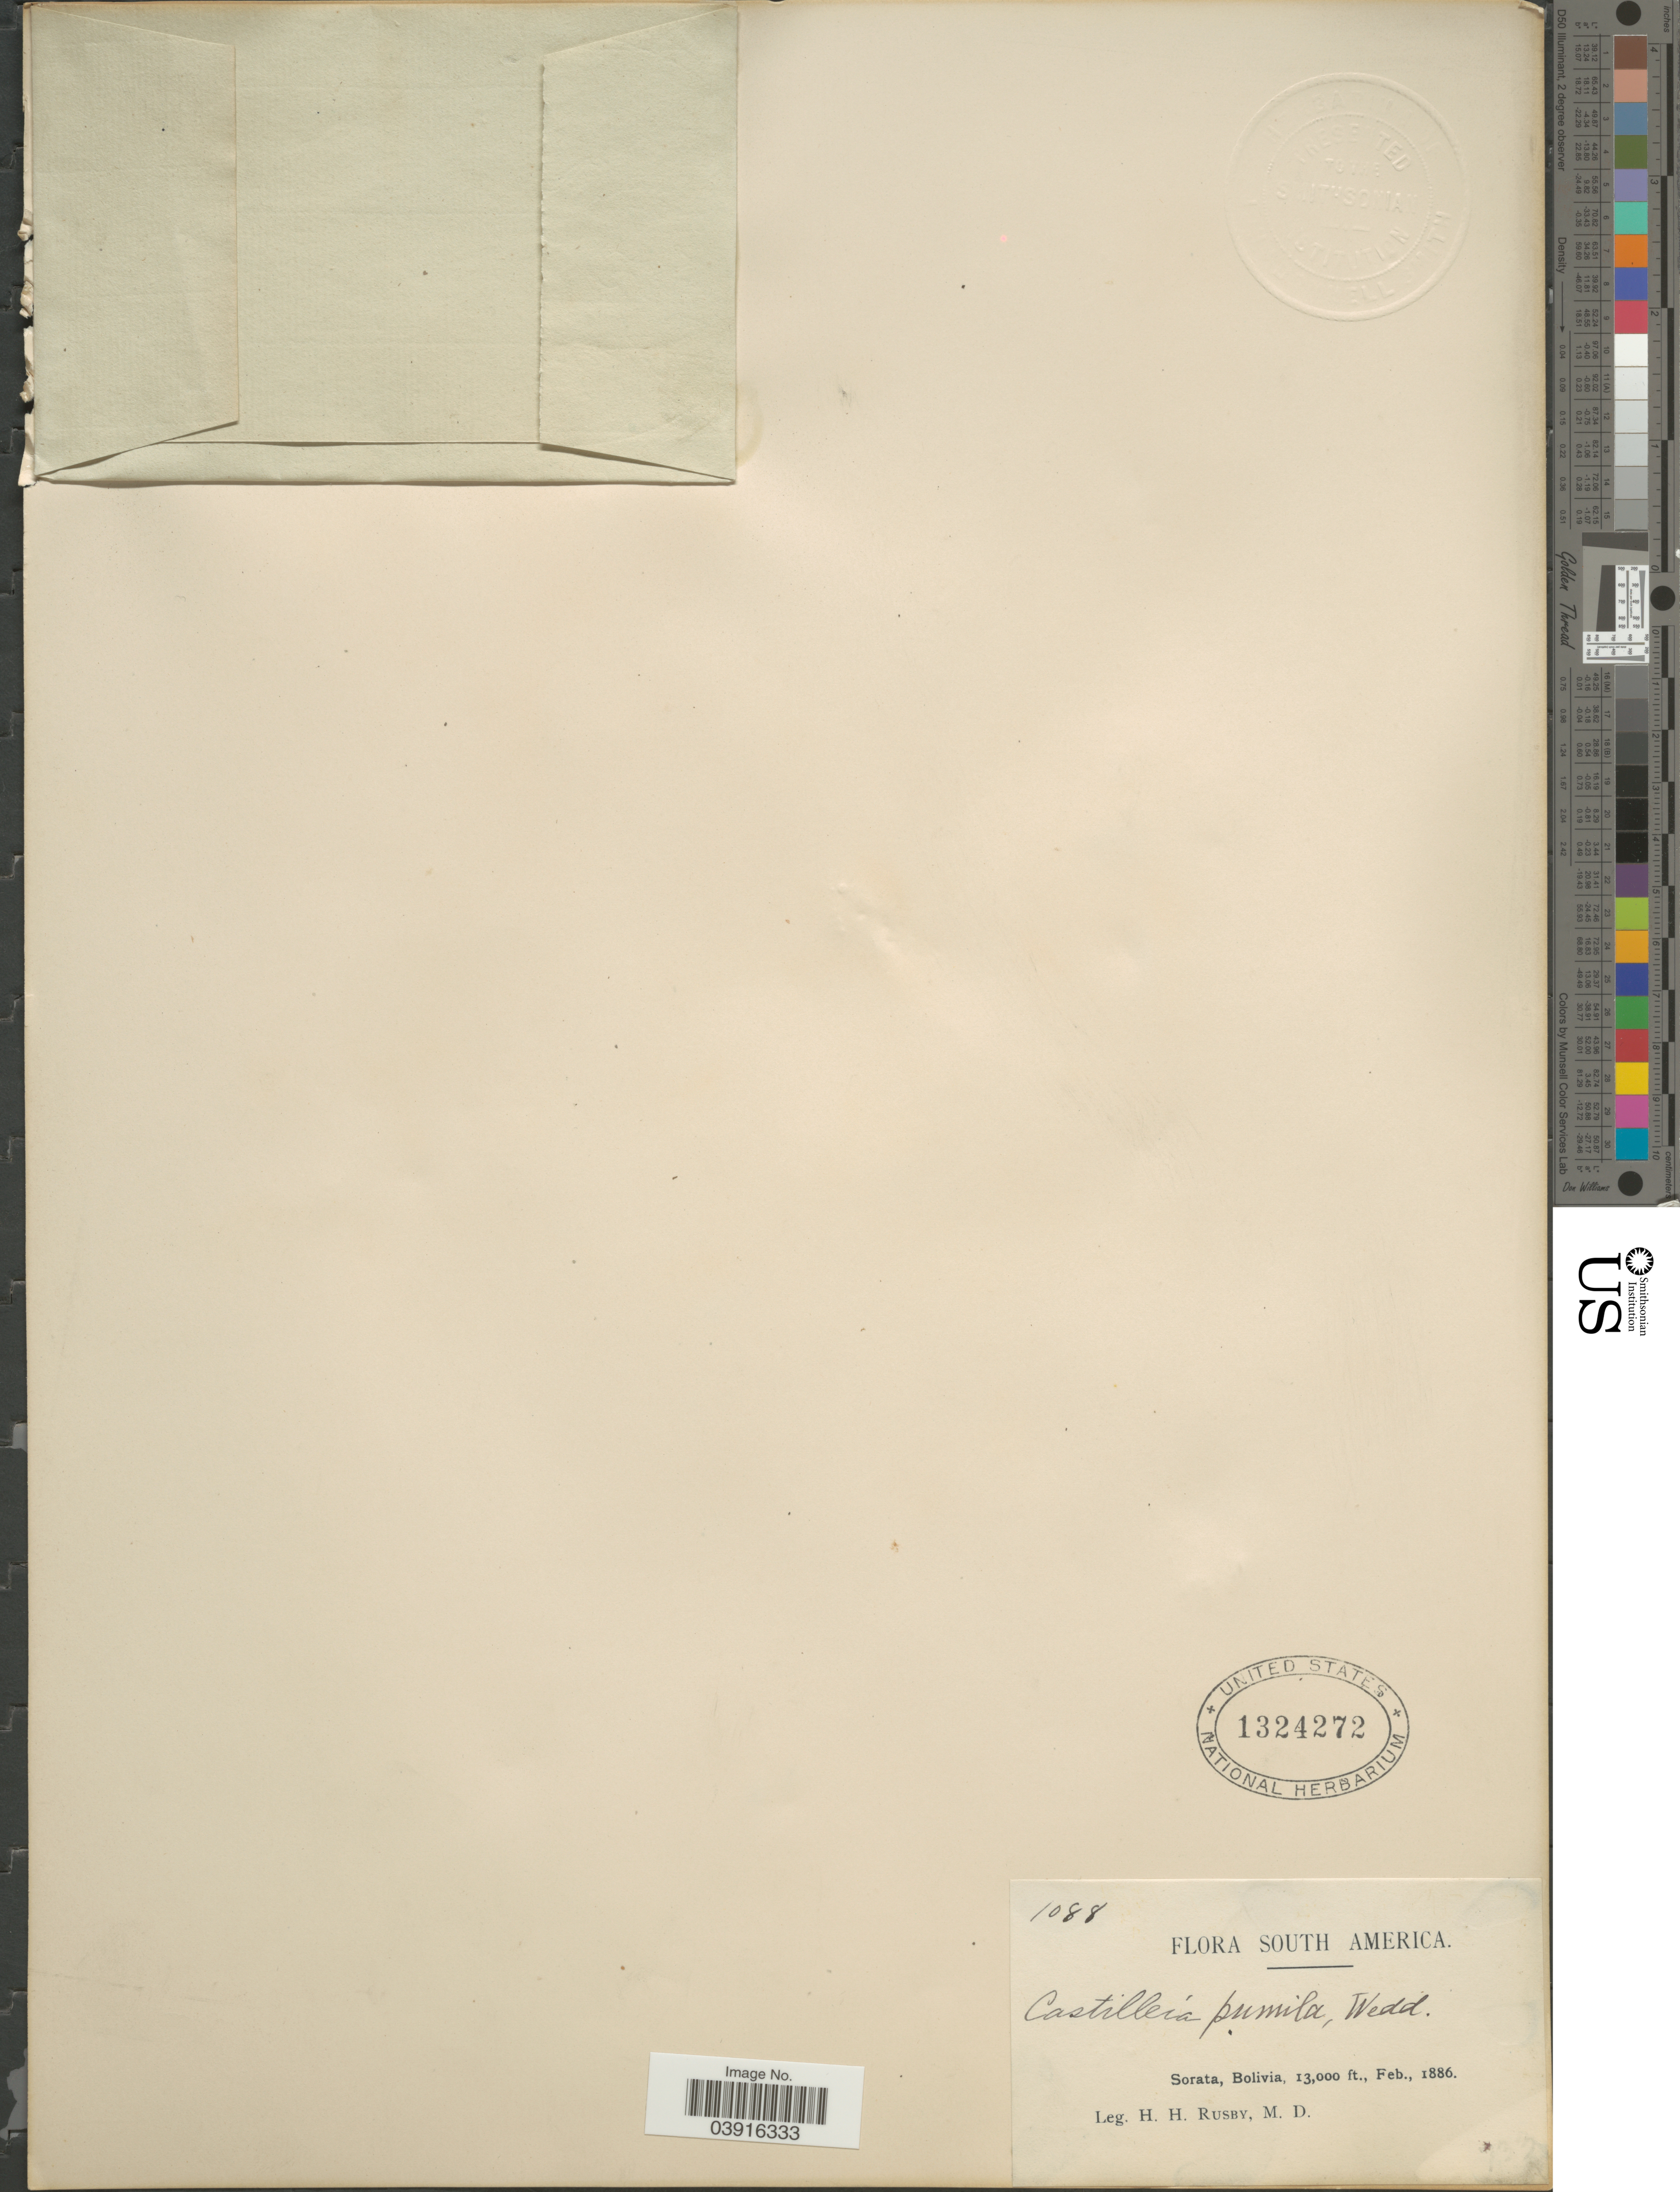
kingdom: Plantae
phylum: Tracheophyta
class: Magnoliopsida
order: Lamiales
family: Orobanchaceae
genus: Castilleja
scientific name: Castilleja pumila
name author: (Benth.) Wedd.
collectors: H. H. Rusby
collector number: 1088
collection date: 1886-02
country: Bolivia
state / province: La Páz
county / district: Larecaja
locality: Sorata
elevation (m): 3962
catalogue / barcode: US 1324272